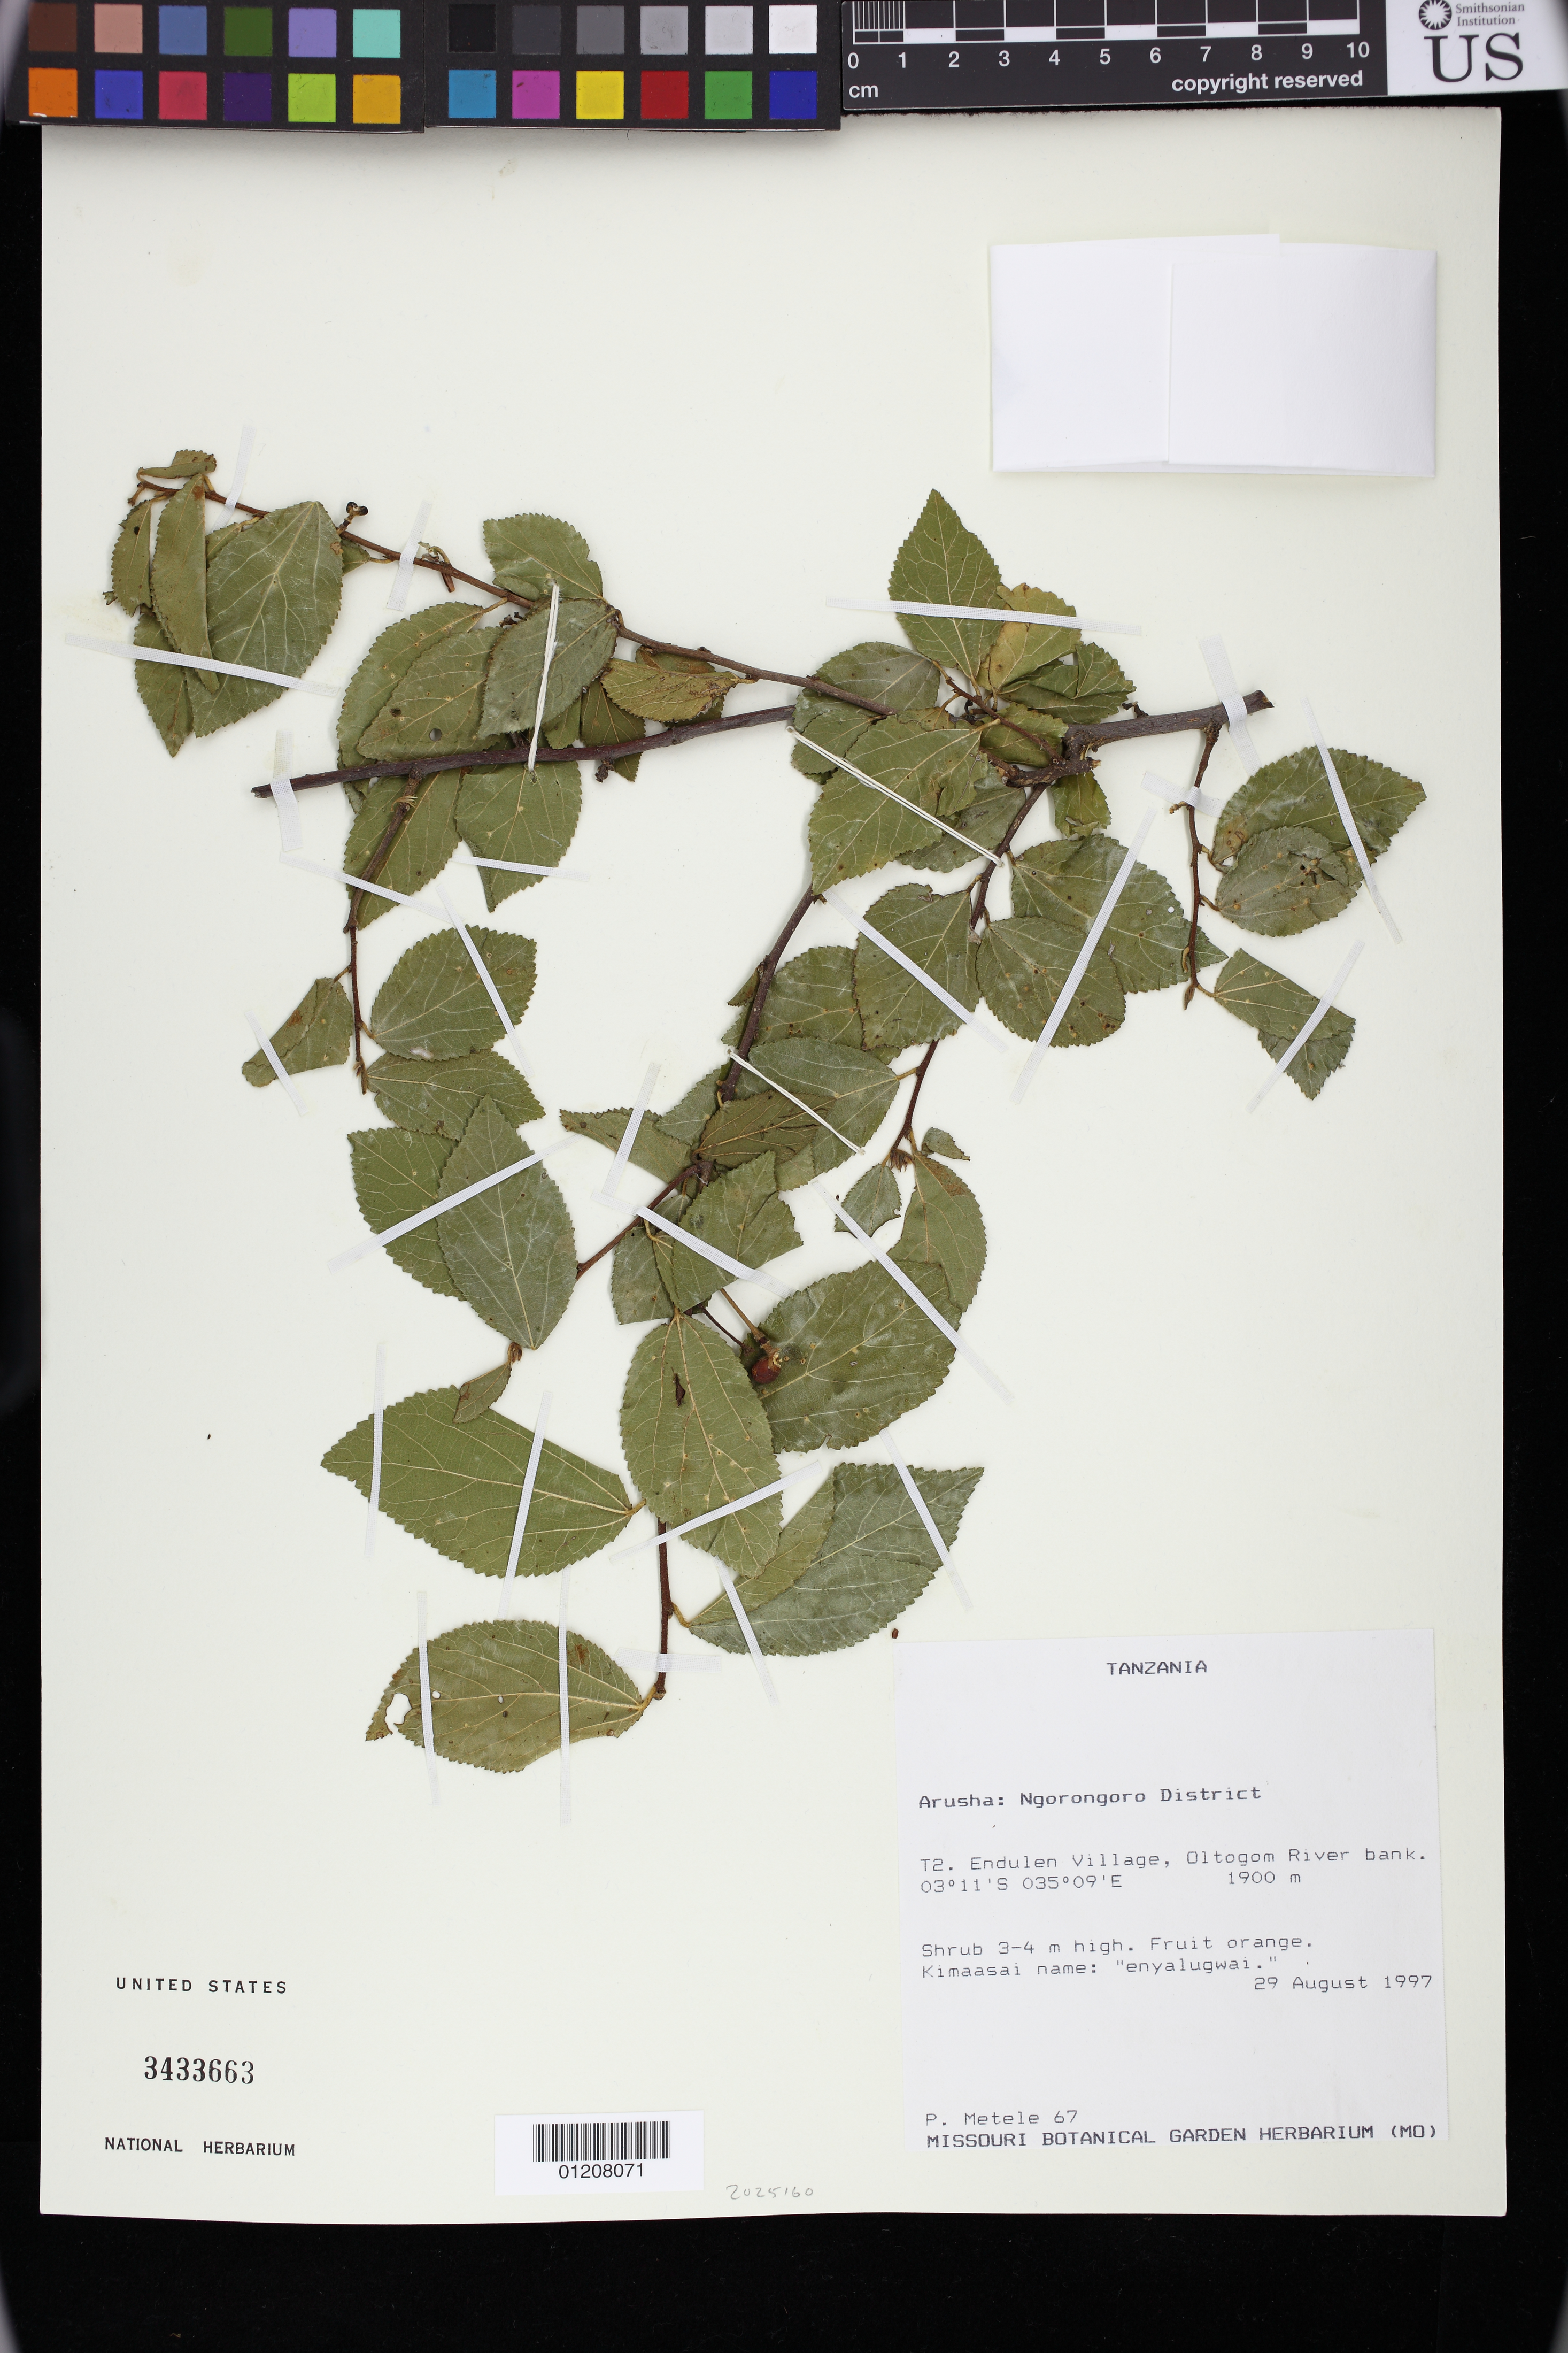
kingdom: Plantae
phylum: Tracheophyta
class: Magnoliopsida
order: Malvales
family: Malvaceae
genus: Grewia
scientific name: Grewia sp.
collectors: P. Metele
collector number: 67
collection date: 1997-08-29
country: Tanzania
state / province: Arusha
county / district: Ngorongoro District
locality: T2. Endulen Village, Oltogom River bank.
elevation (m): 1900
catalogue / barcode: US 3433663